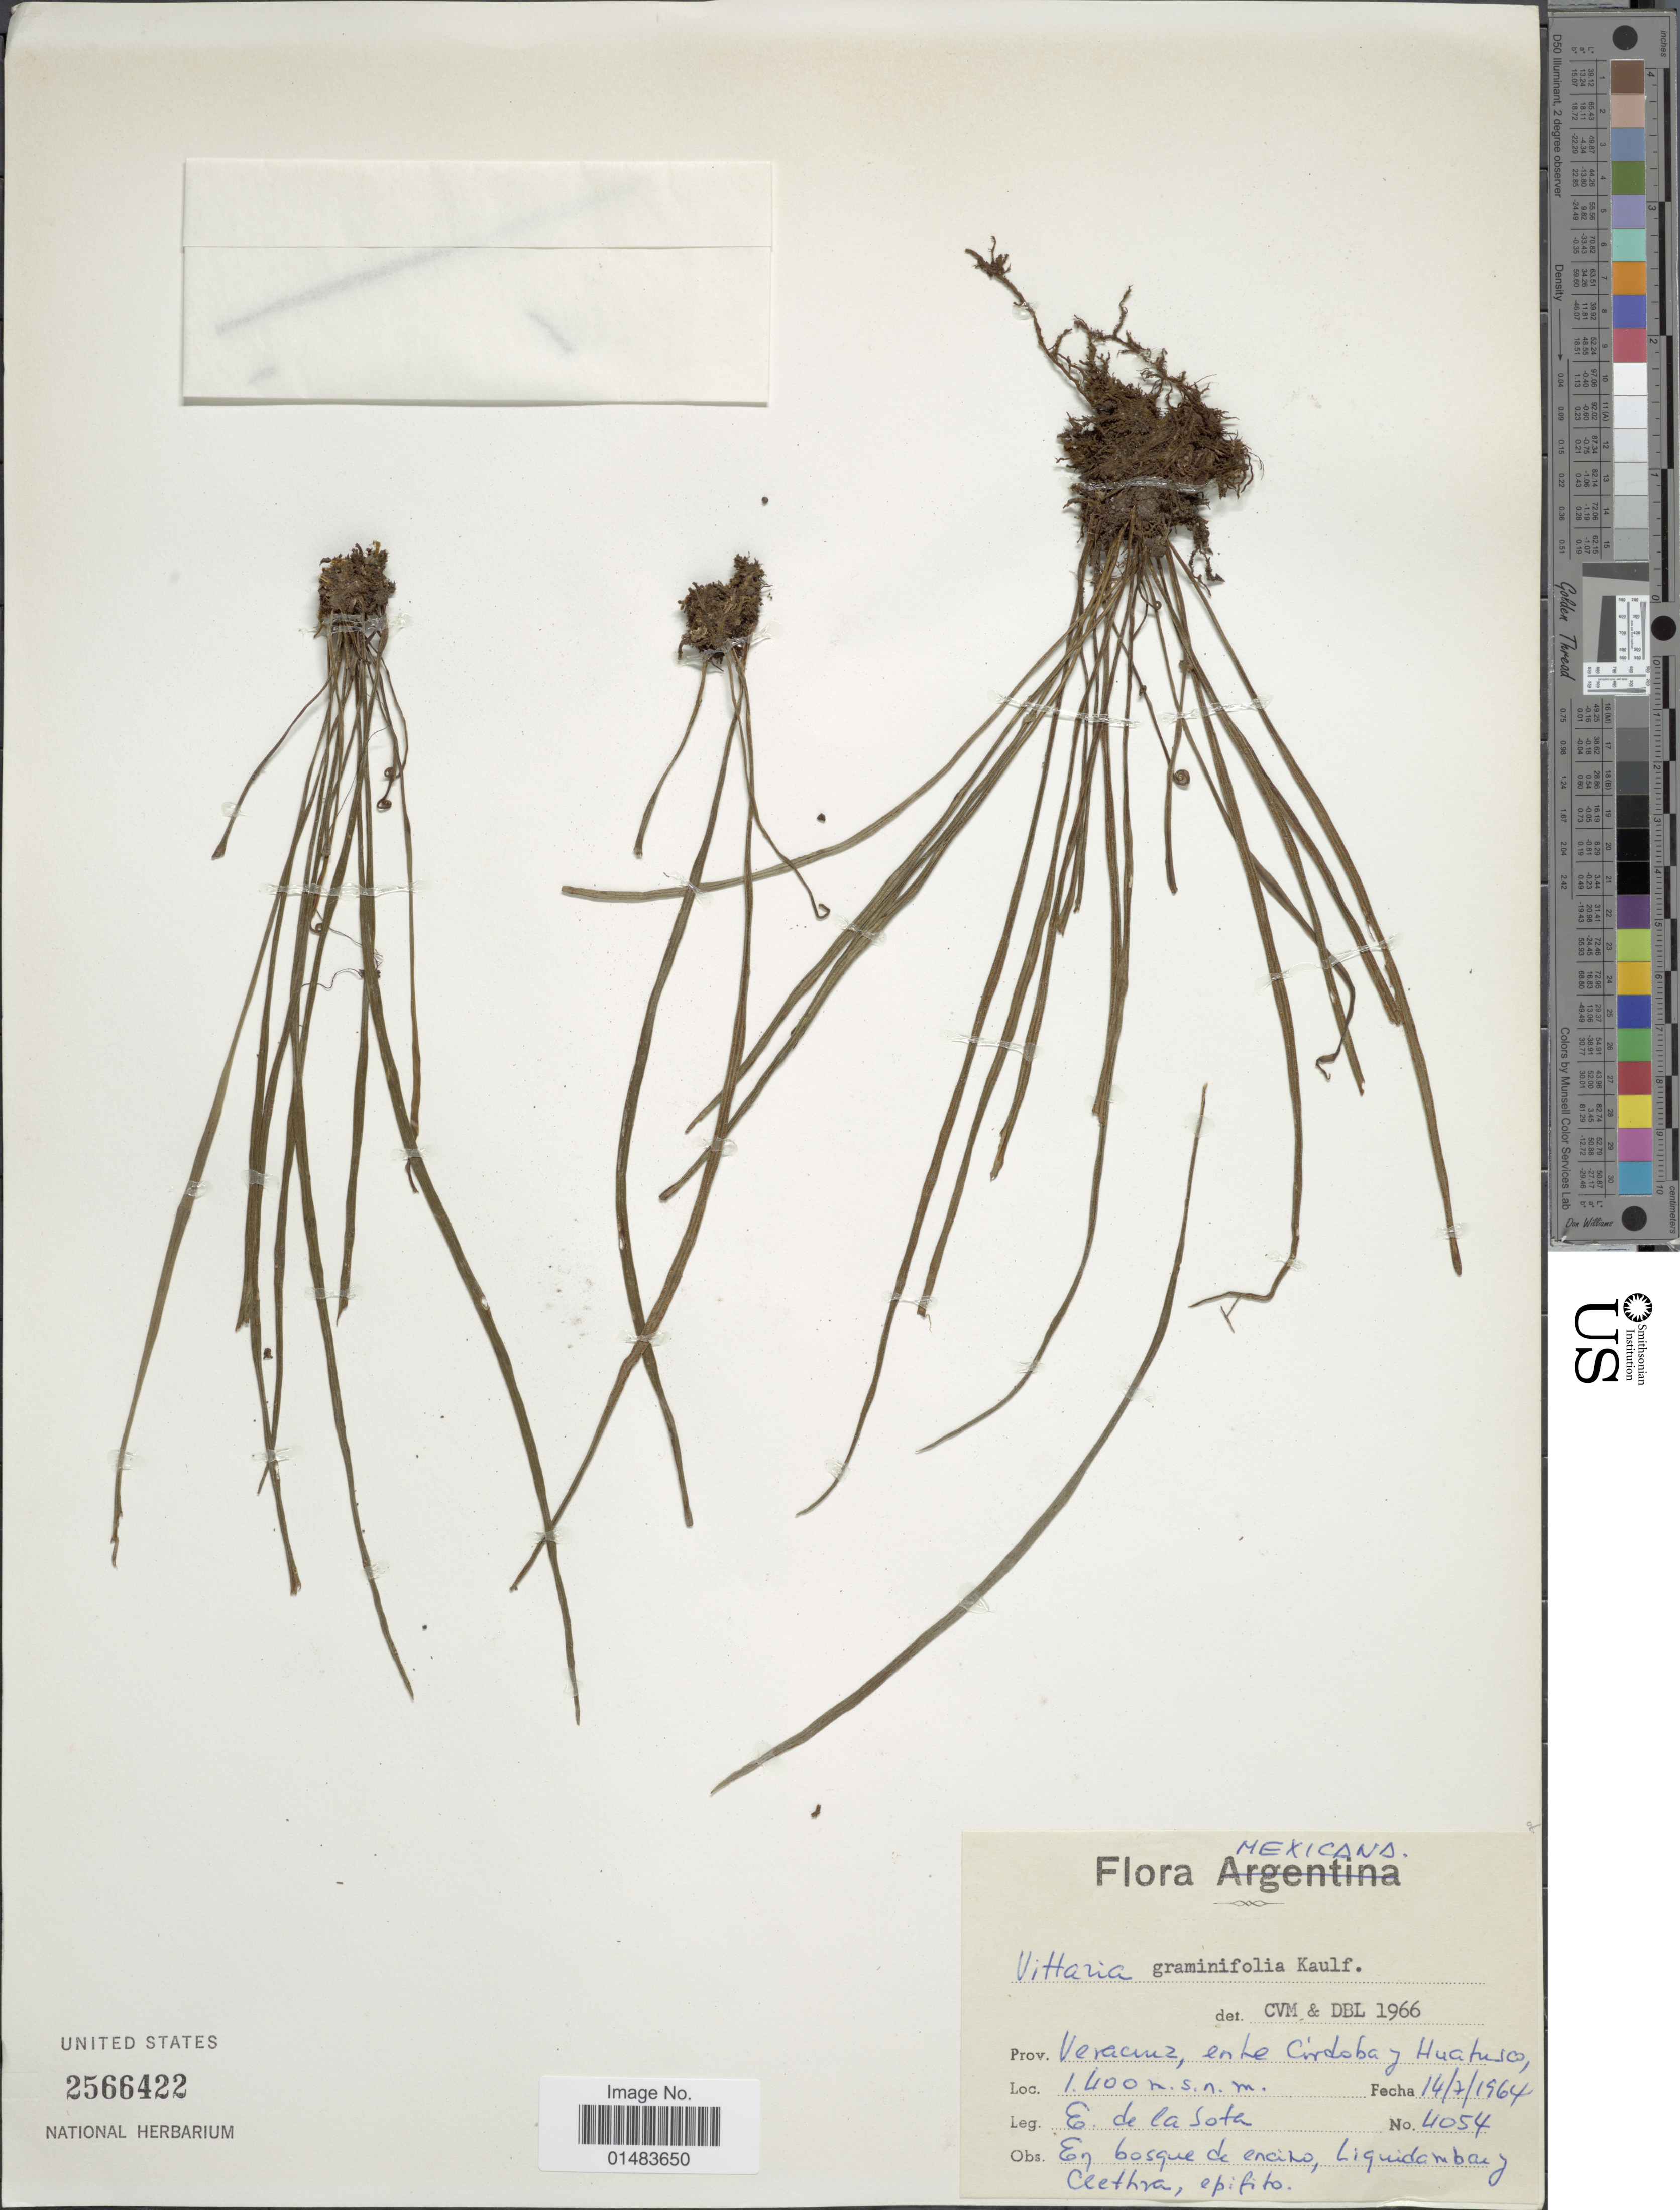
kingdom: Plantae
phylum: Tracheophyta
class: Polypodiopsida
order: Polypodiales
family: Pteridaceae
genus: Vittaria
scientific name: Vittaria graminifolia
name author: Kaulf.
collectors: E. R. de la Sota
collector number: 4054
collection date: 1964-02-14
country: Mexico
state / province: Veracruz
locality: Flora Mexicano, entre Cordoba y Huatusco, en bosque de encino, Liquidambar, Ceethra, epifito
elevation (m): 1400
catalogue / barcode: US 2566422